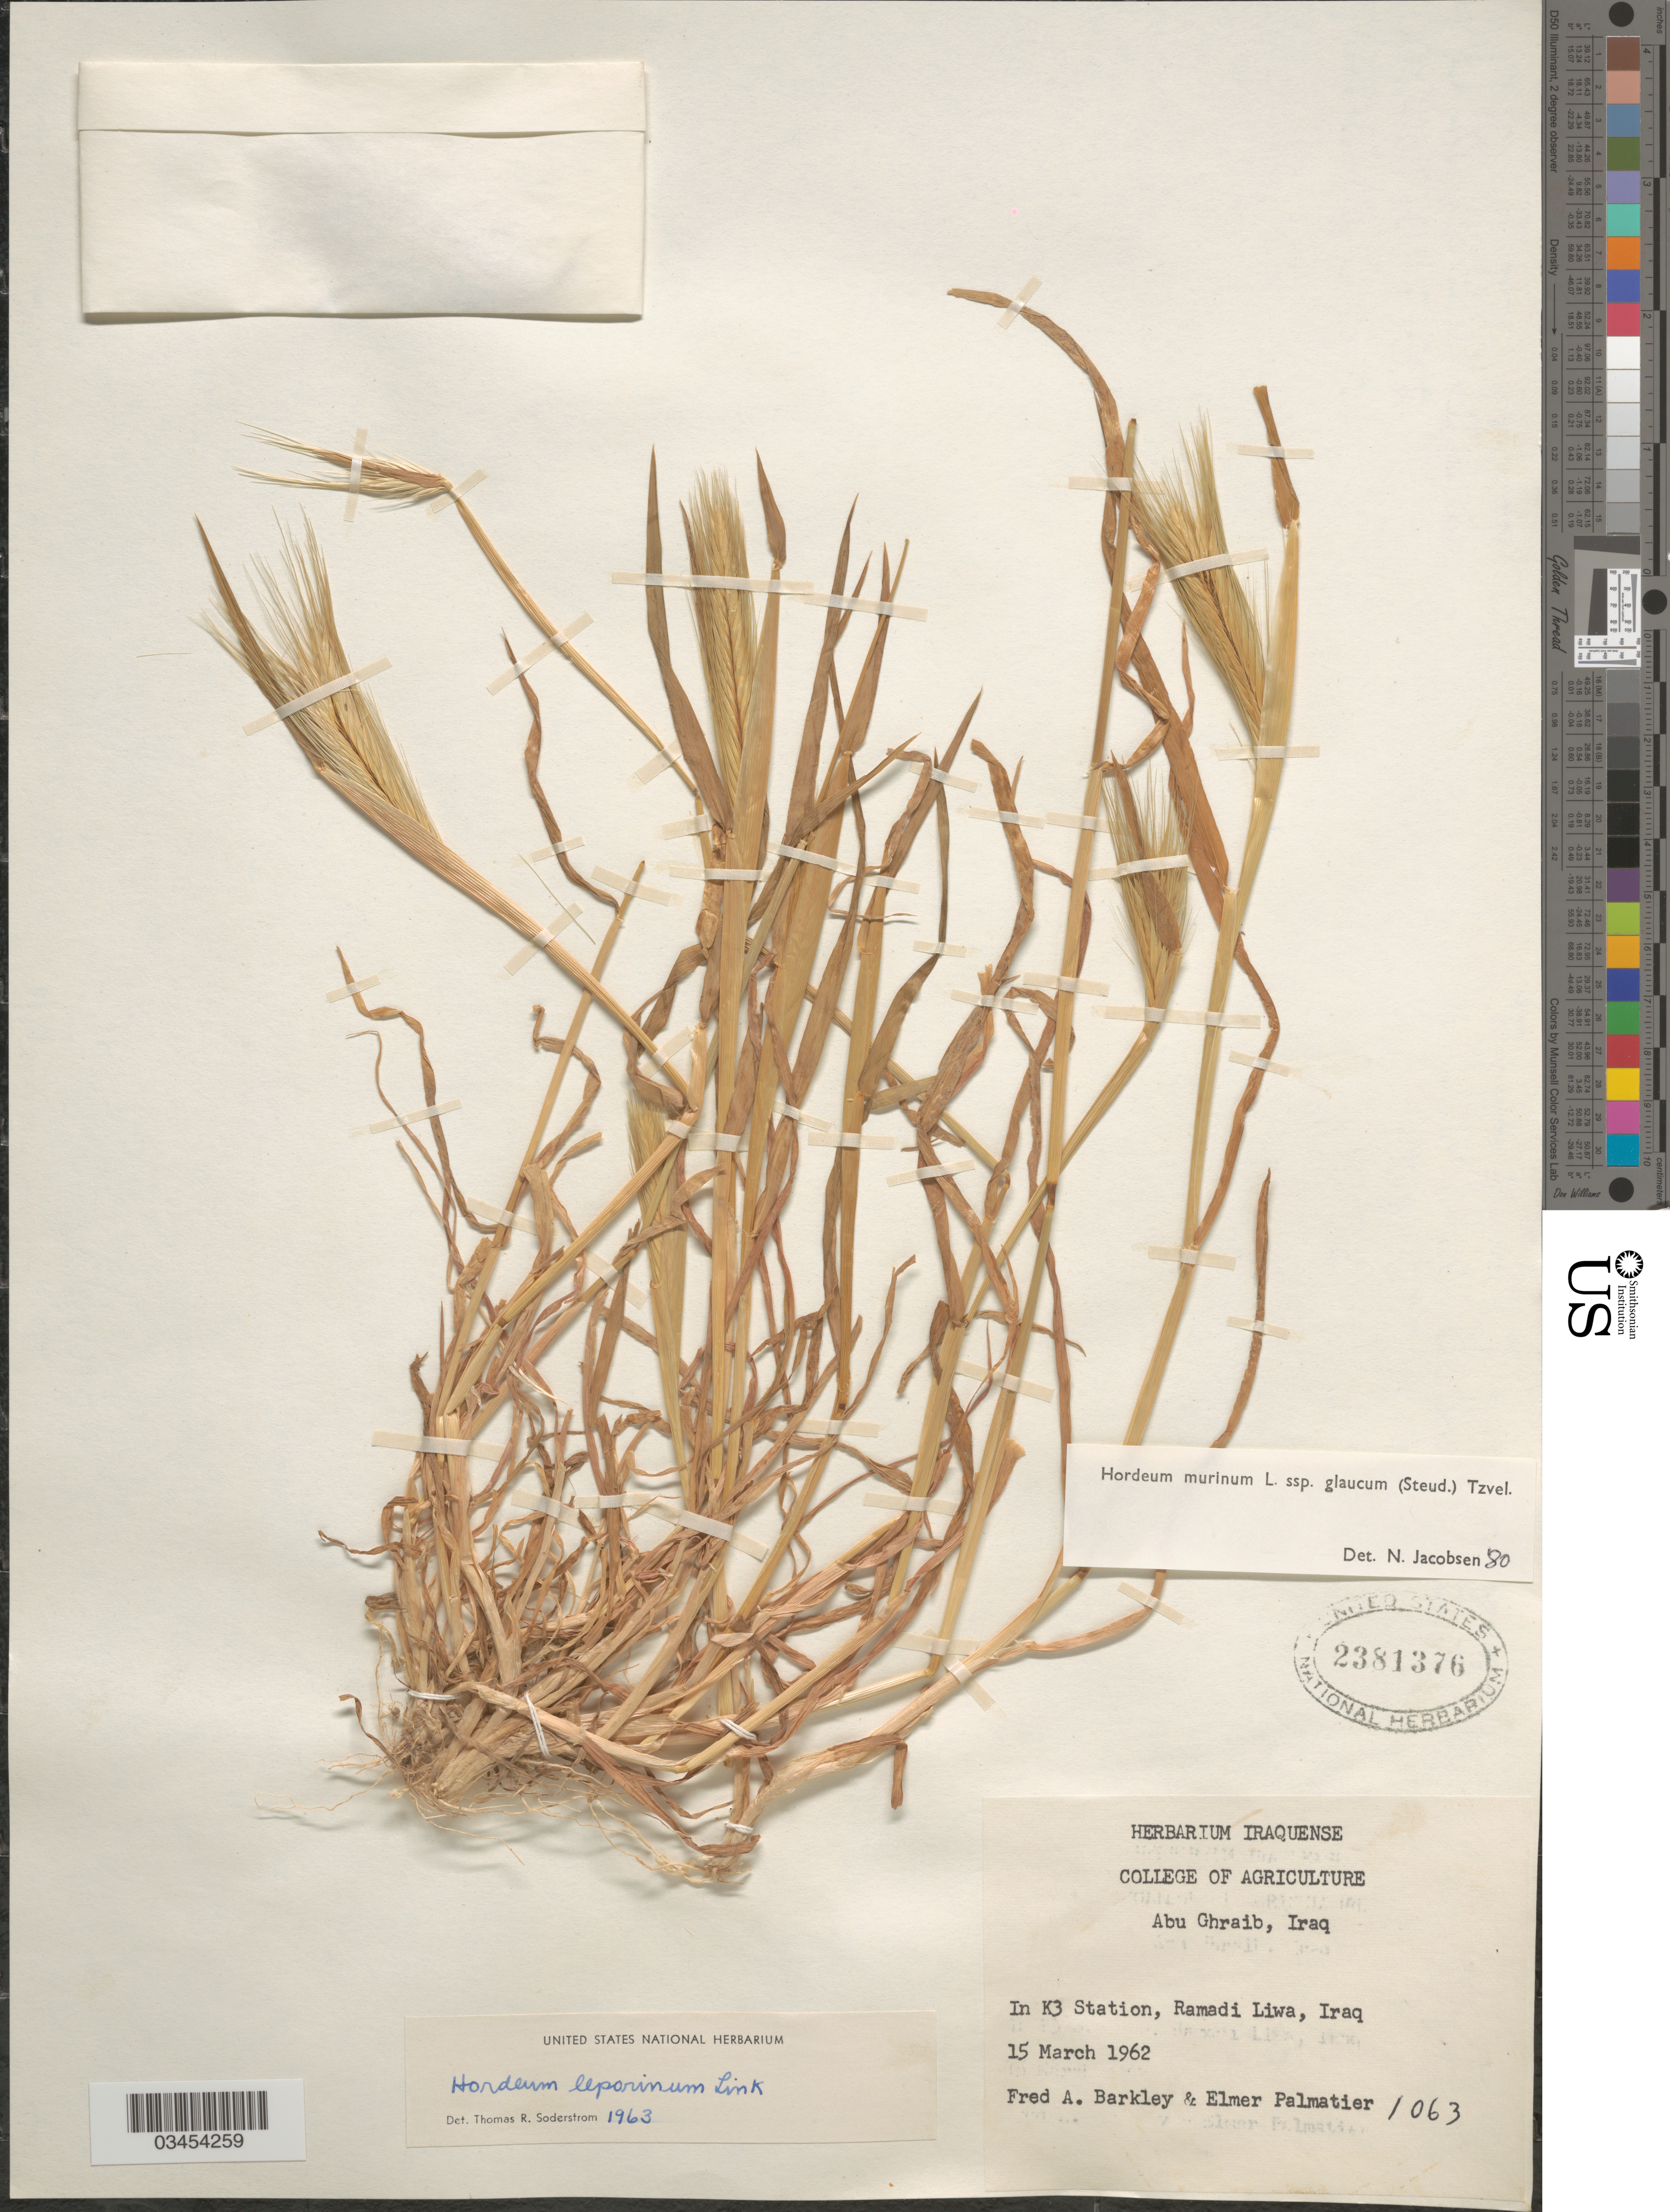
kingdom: Plantae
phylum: Tracheophyta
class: Liliopsida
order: Poales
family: Poaceae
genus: Hordeum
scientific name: Hordeum murinum subsp. glaucum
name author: (Steud.) Tzvelev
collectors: F. A. Barkley & E. Palmatier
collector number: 1063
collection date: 1962-03-15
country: Iraq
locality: Abu Ghraib. In K3 Station, Ramadi Liwa.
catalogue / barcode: US 2381376